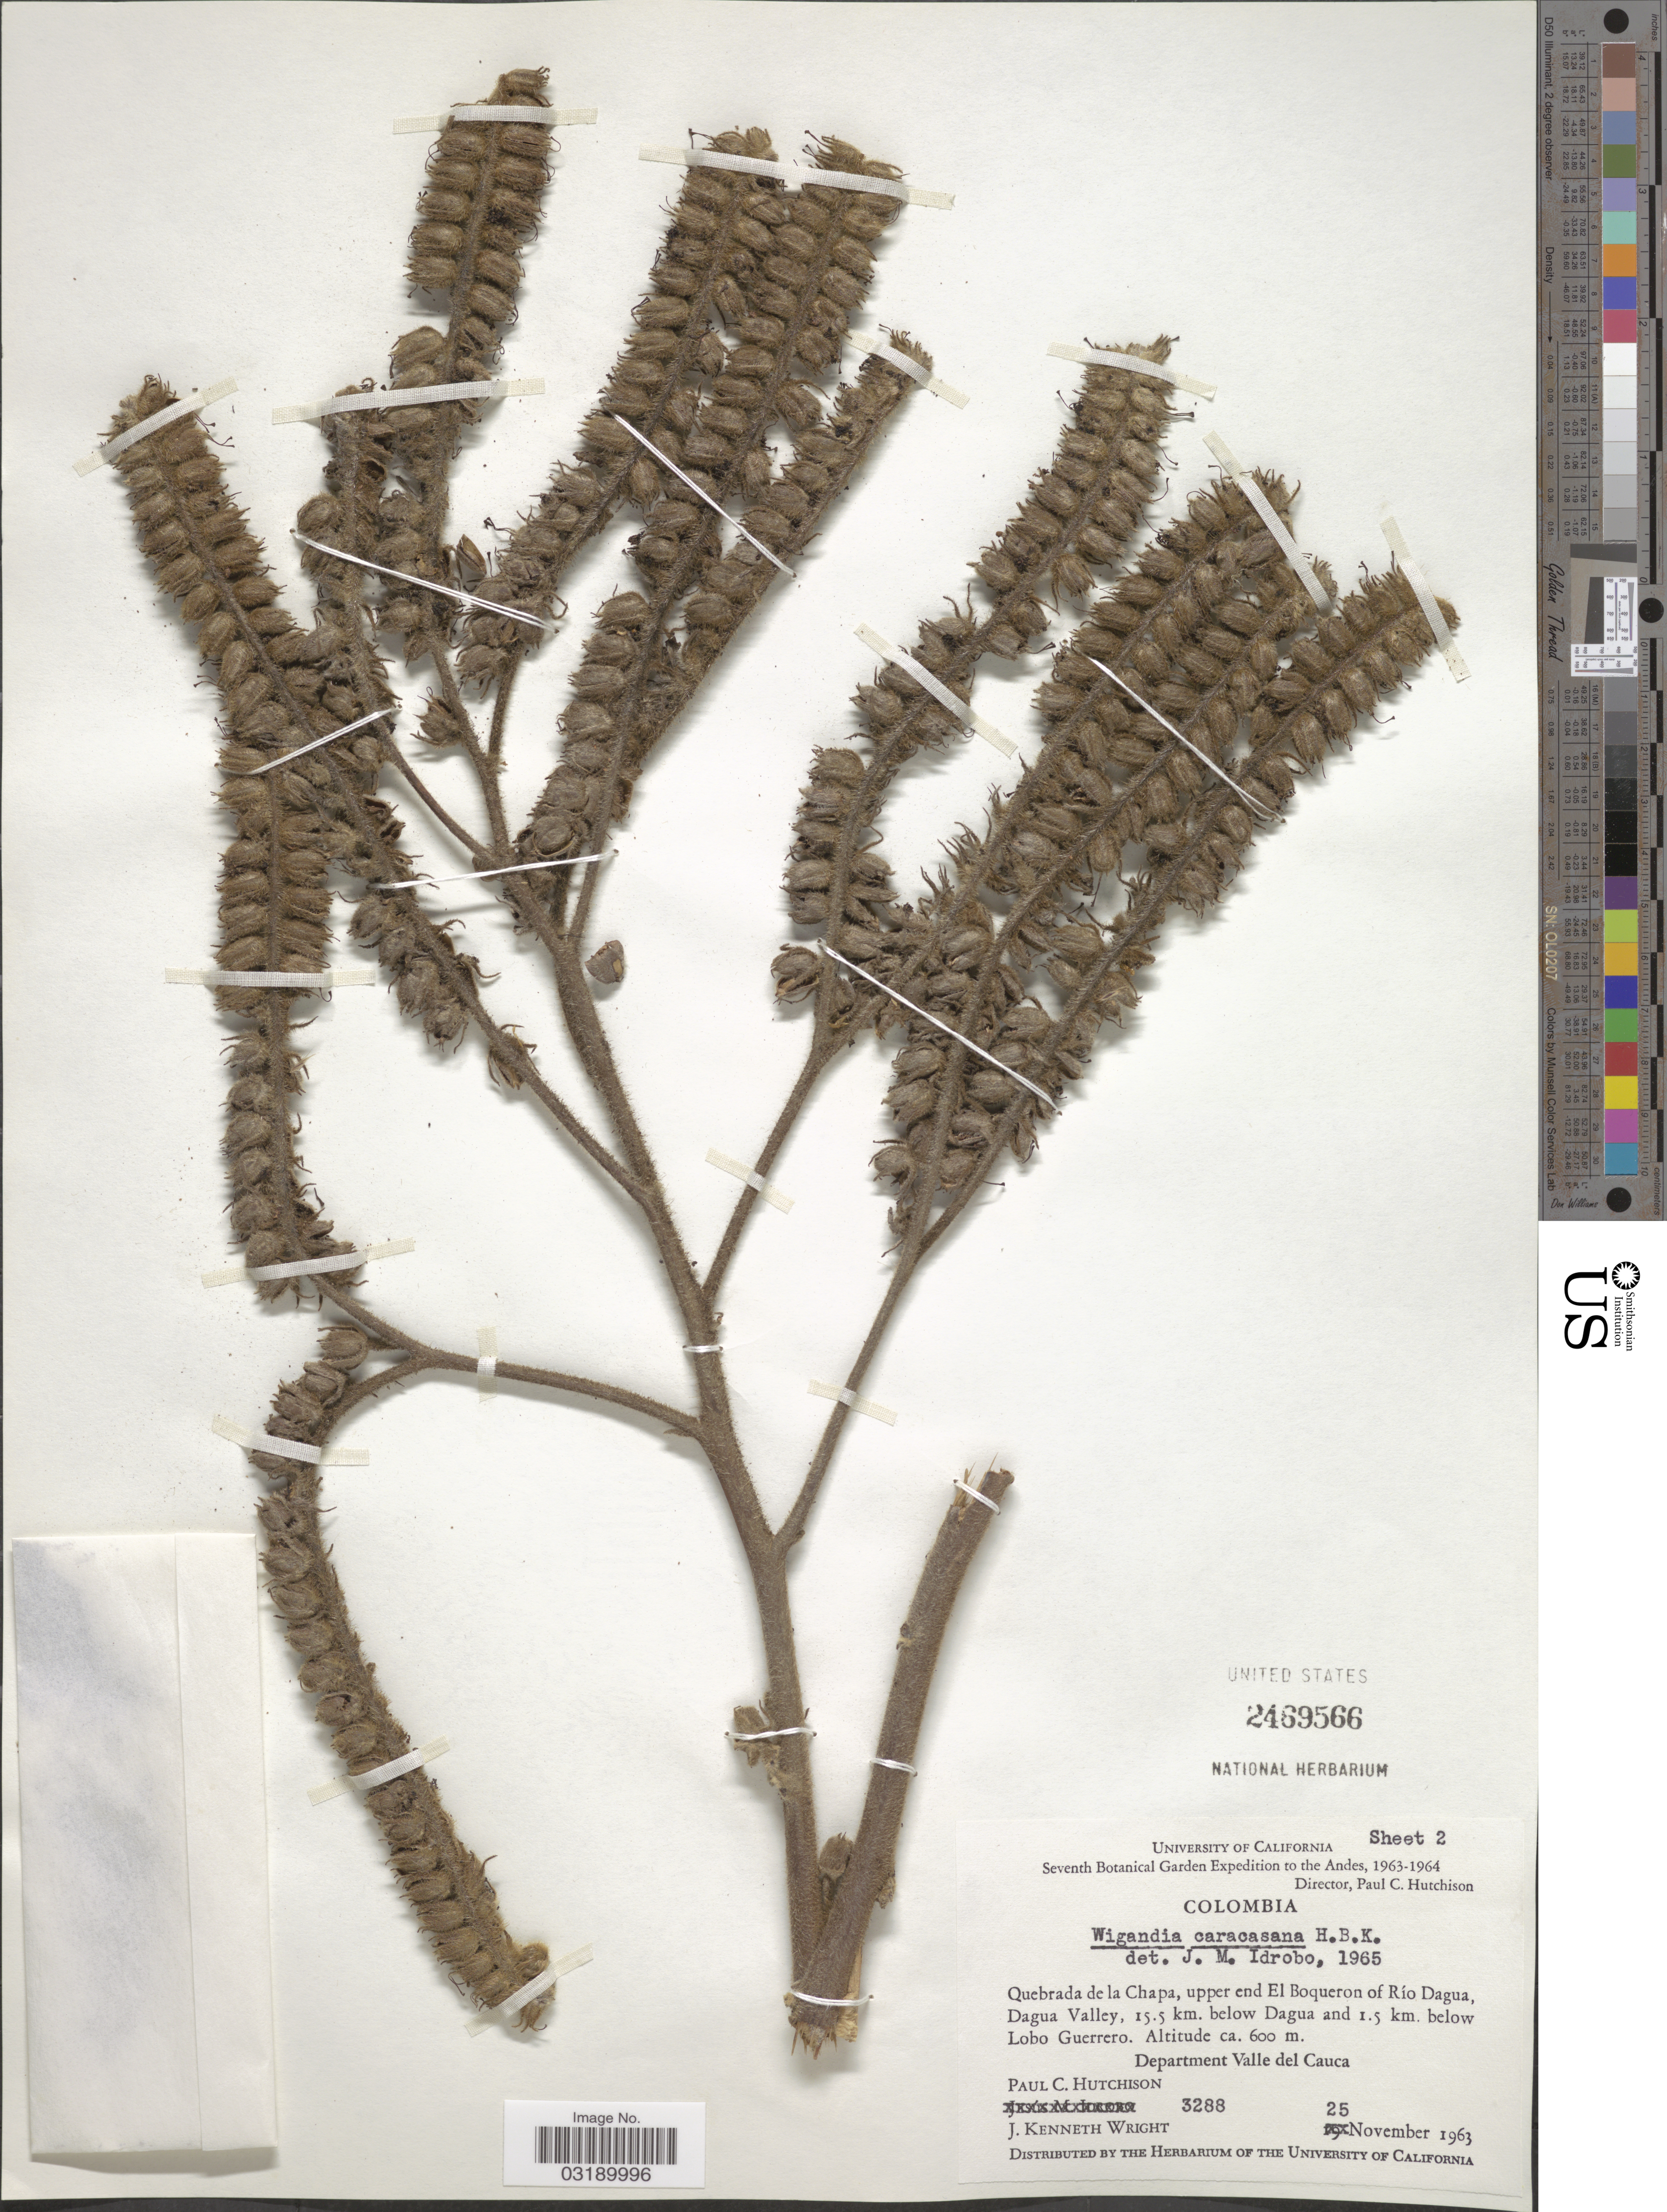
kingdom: Plantae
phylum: Tracheophyta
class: Magnoliopsida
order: Boraginales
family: Namaceae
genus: Wigandia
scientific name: Wigandia caracasana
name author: Kunth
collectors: P. C. Hutchison & J. K. Wright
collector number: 3288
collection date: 1963-11-25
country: Colombia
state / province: Valle del Cauca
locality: Andes. Quebrada de la Chapa, upper end El Boqueron of Río Dagua, Dagua Valley, 15.5 km. below Dagua and 1.5 km. below Lobo Guerrero. Department Valle del Cauca.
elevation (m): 600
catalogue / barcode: US 2469566